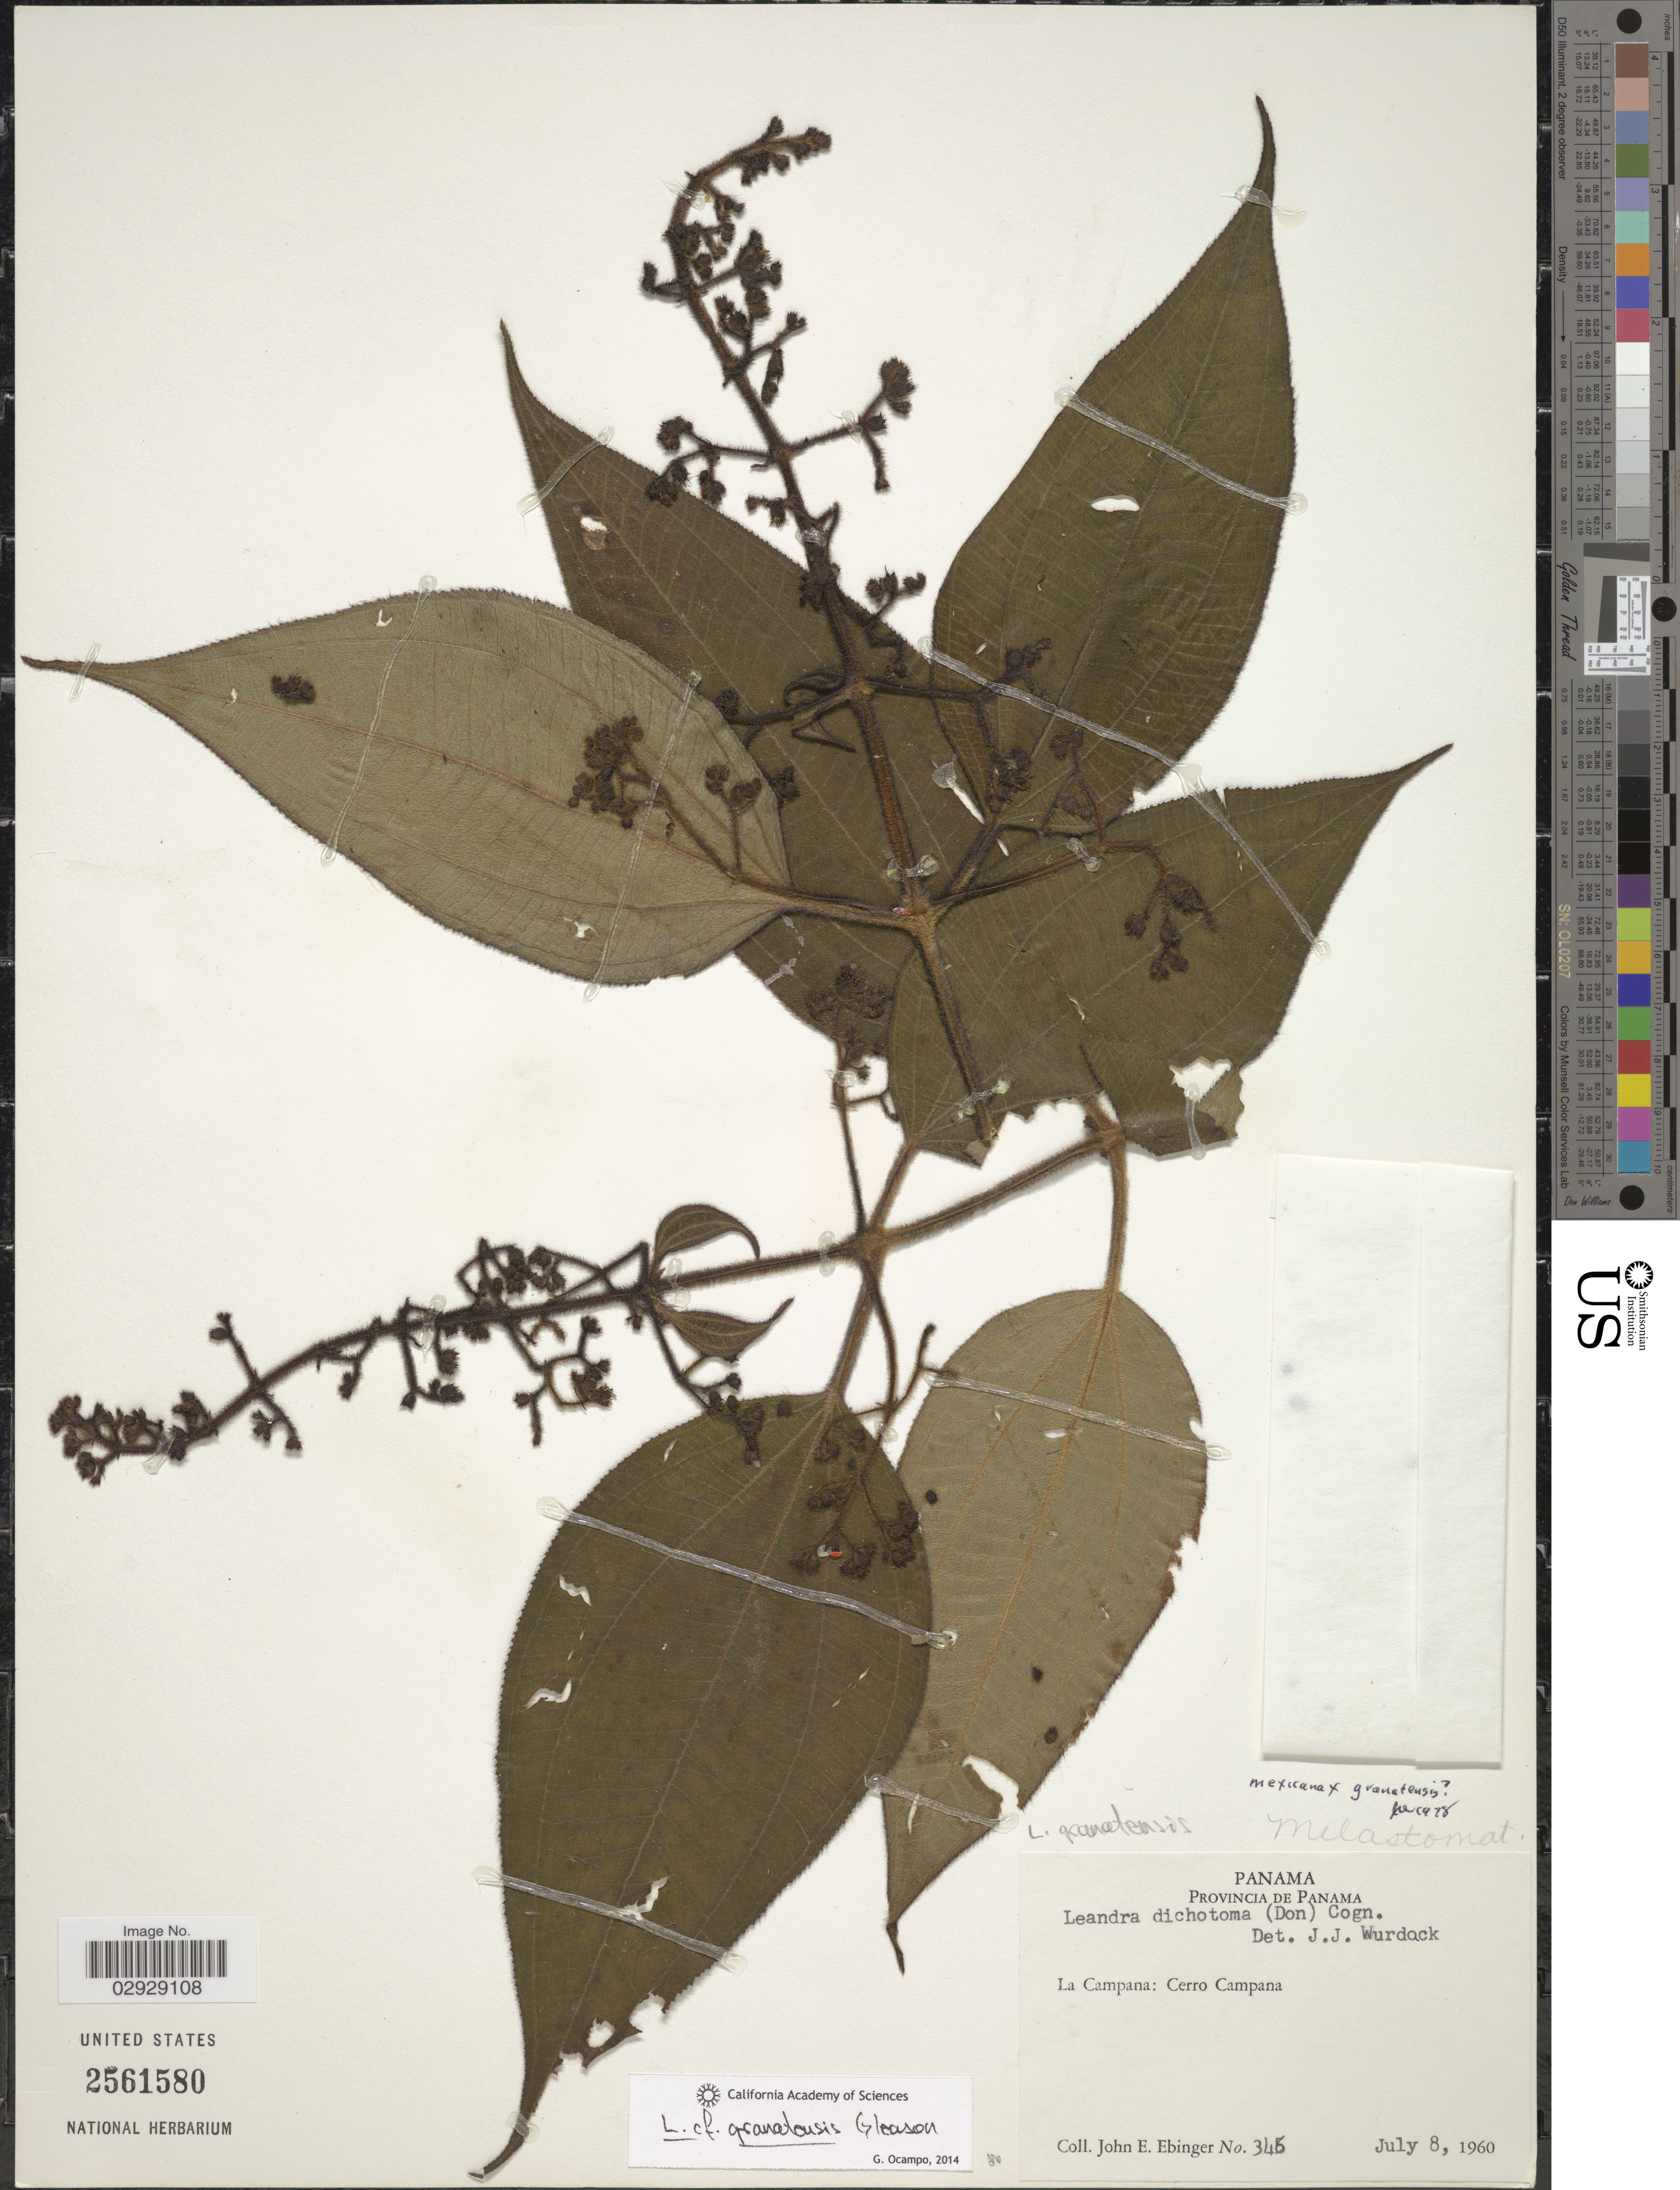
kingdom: Plantae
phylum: Tracheophyta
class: Magnoliopsida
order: Myrtales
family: Melastomataceae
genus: Leandra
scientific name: Leandra granatensis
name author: Gleason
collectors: J. Ebinger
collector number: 345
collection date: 1960-07-08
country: Panama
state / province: Panamá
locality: La Campana: Cerro Campana.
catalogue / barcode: US 2561580